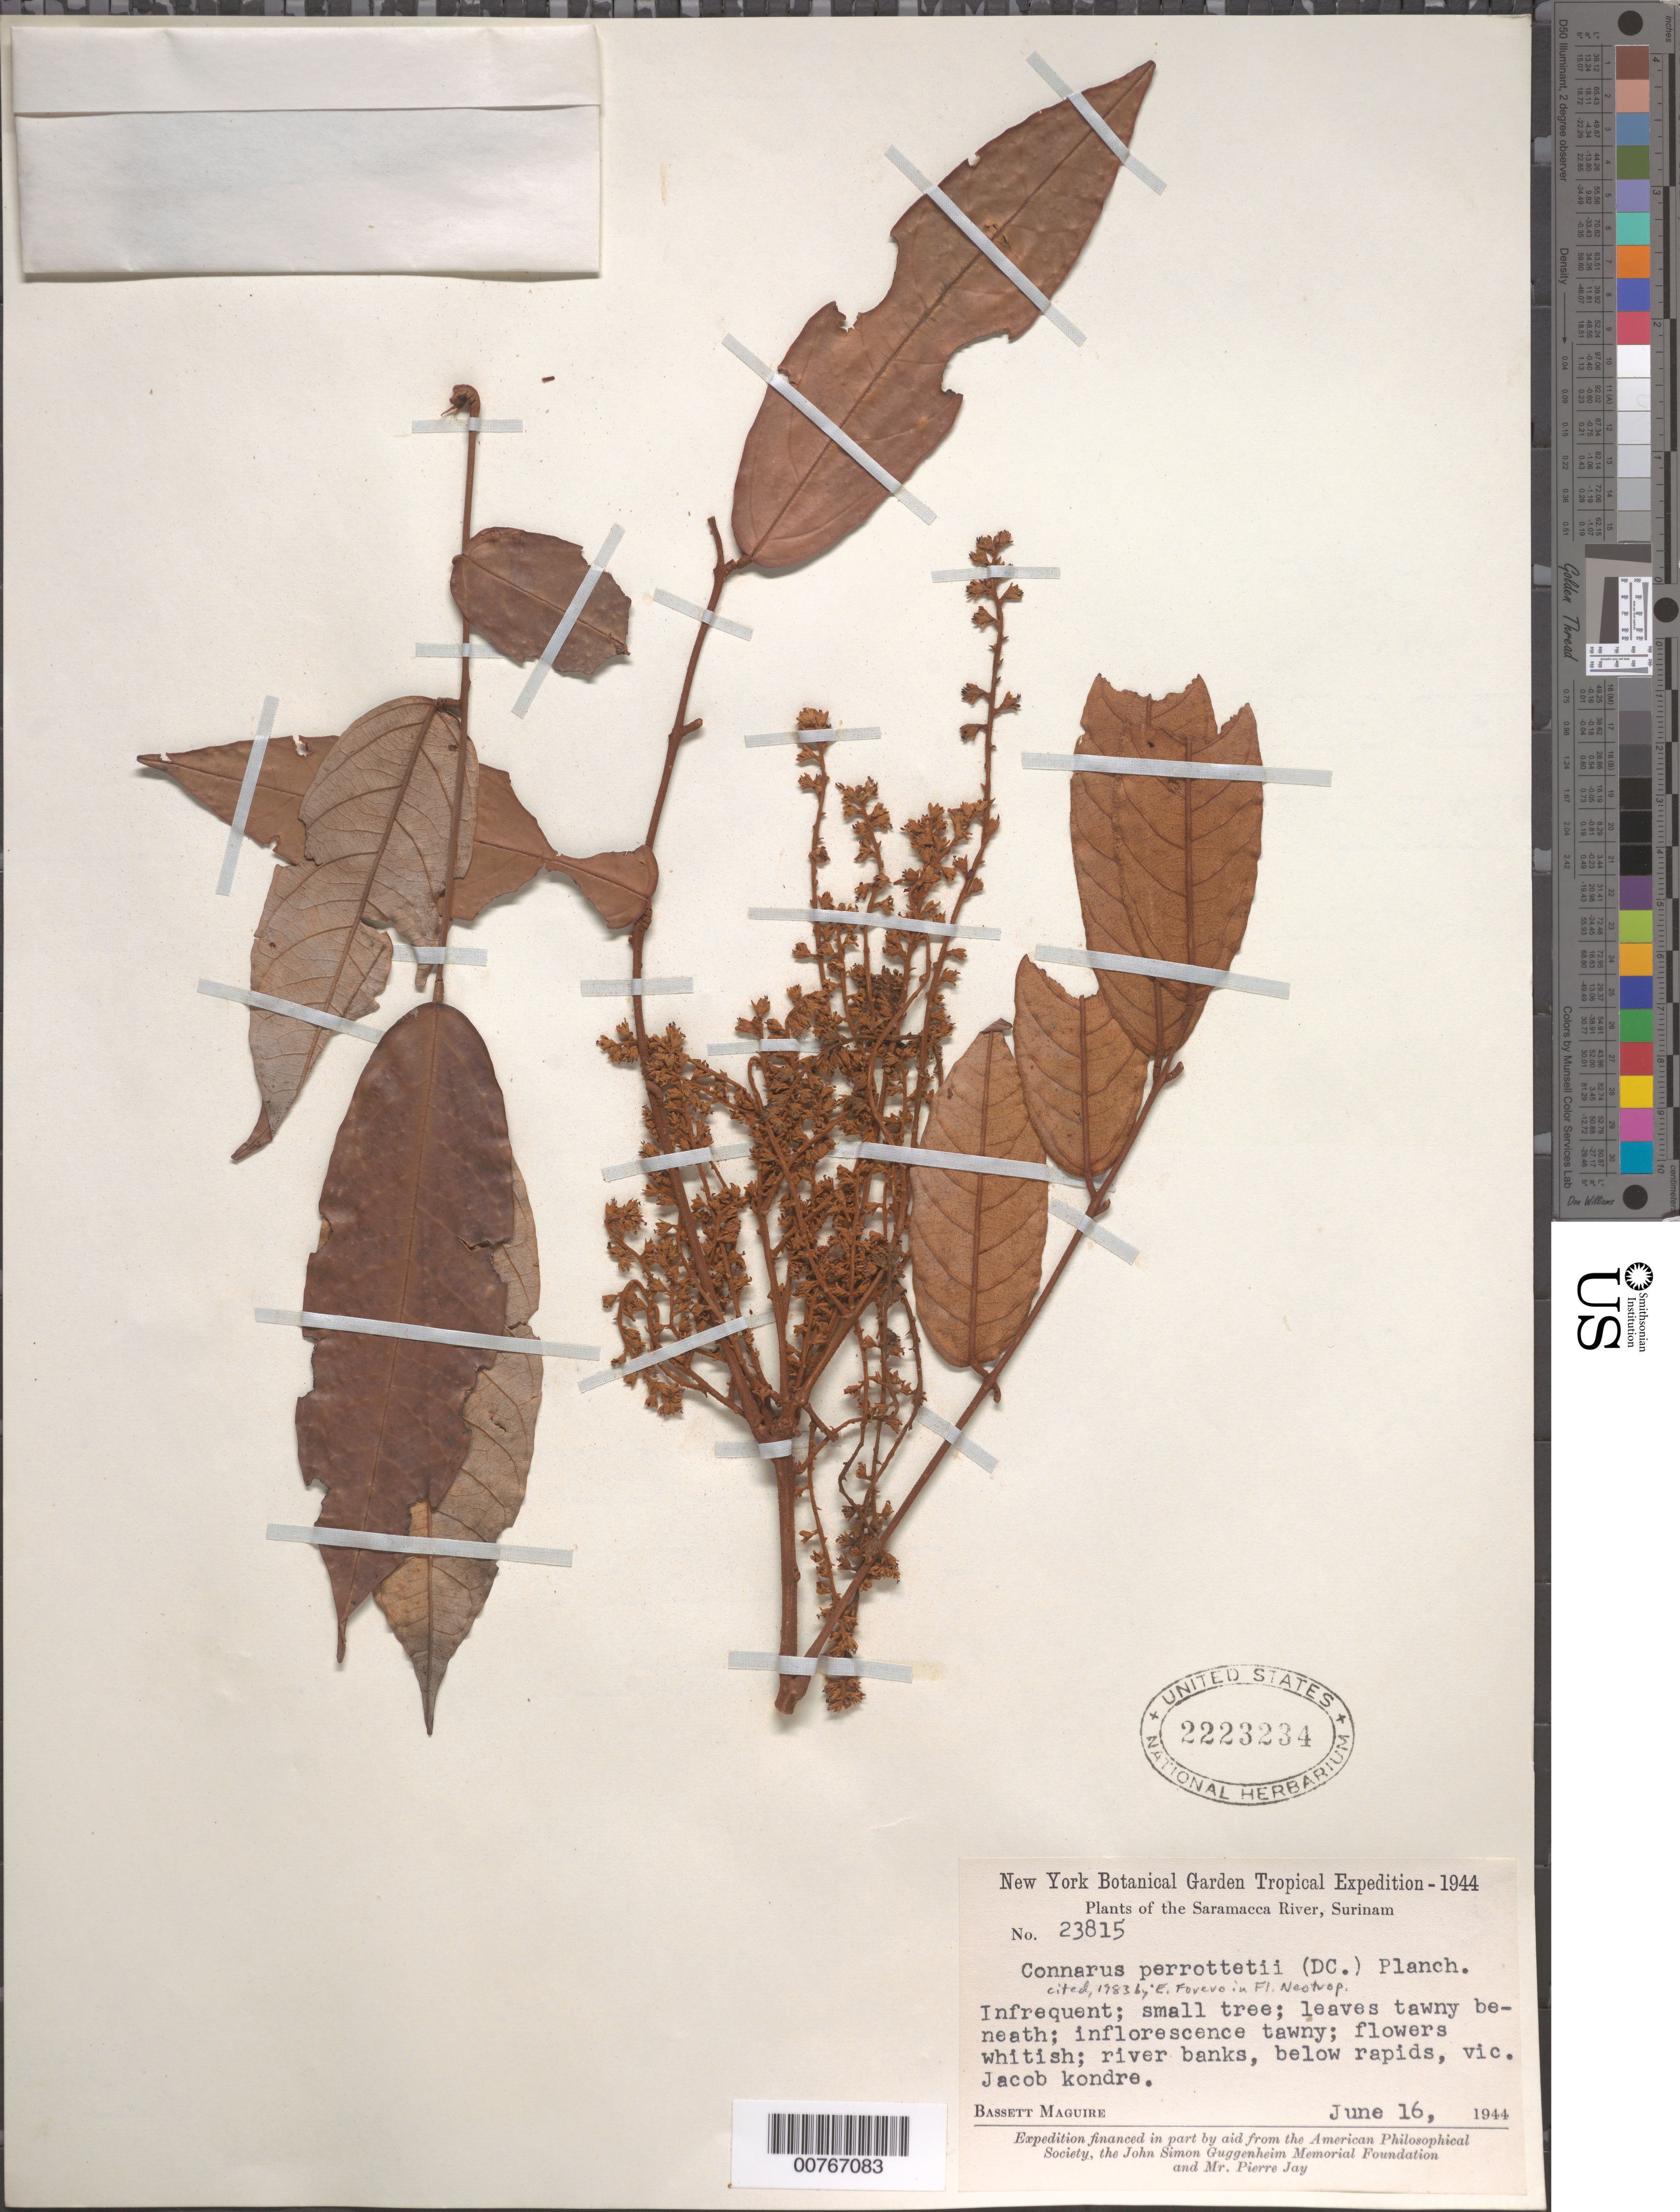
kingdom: Plantae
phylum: Tracheophyta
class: Magnoliopsida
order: Oxalidales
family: Connaraceae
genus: Connarus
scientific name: Connarus perrottetii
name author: (DC.) Planch.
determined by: Ferero, E.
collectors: B. Maguire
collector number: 23815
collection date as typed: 16-Jun-44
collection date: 1944-06-16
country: Suriname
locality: Jacob Kondre village, Saramacca River headwaters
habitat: River banks, below rapids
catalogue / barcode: US 2223234